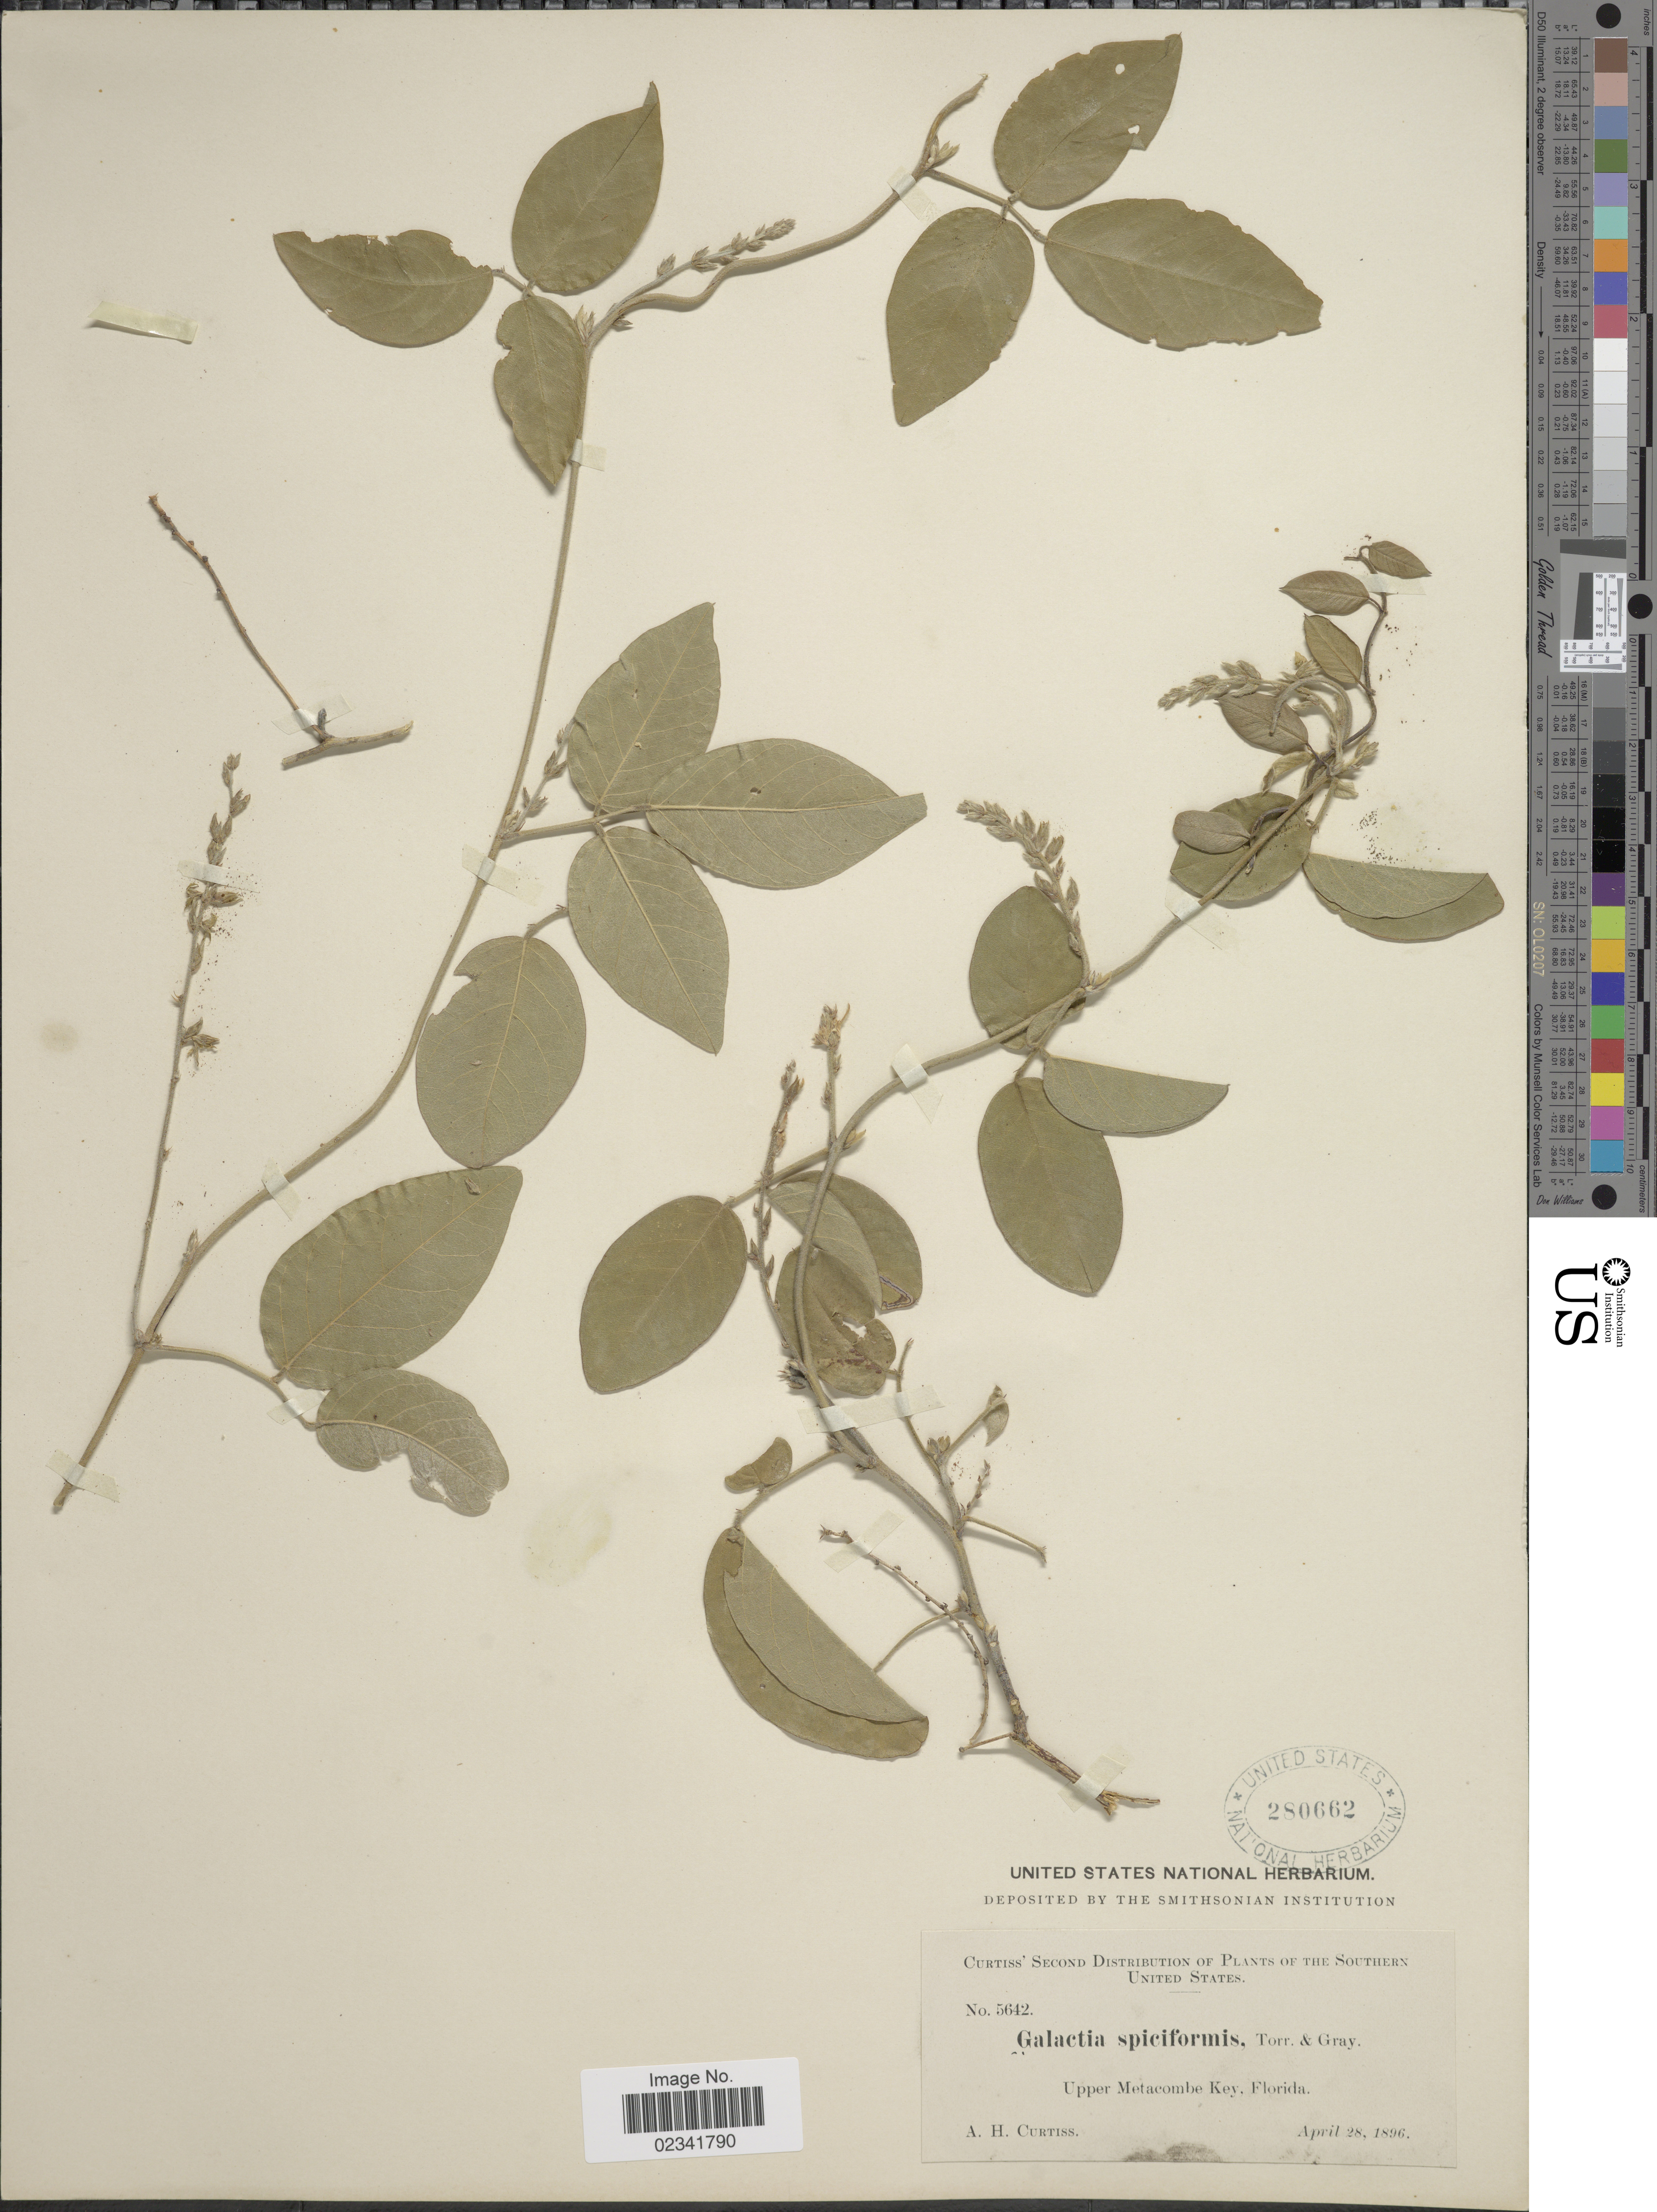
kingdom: Plantae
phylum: Tracheophyta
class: Magnoliopsida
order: Fabales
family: Fabaceae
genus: Galactia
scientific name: Galactia spiciformis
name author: Torr. & A. Gray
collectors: A. H. Curtiss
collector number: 5642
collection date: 1896-04-28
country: United States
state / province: Florida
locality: The Southern United States, Upper Metacombe Key, Florida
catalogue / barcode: US 280662